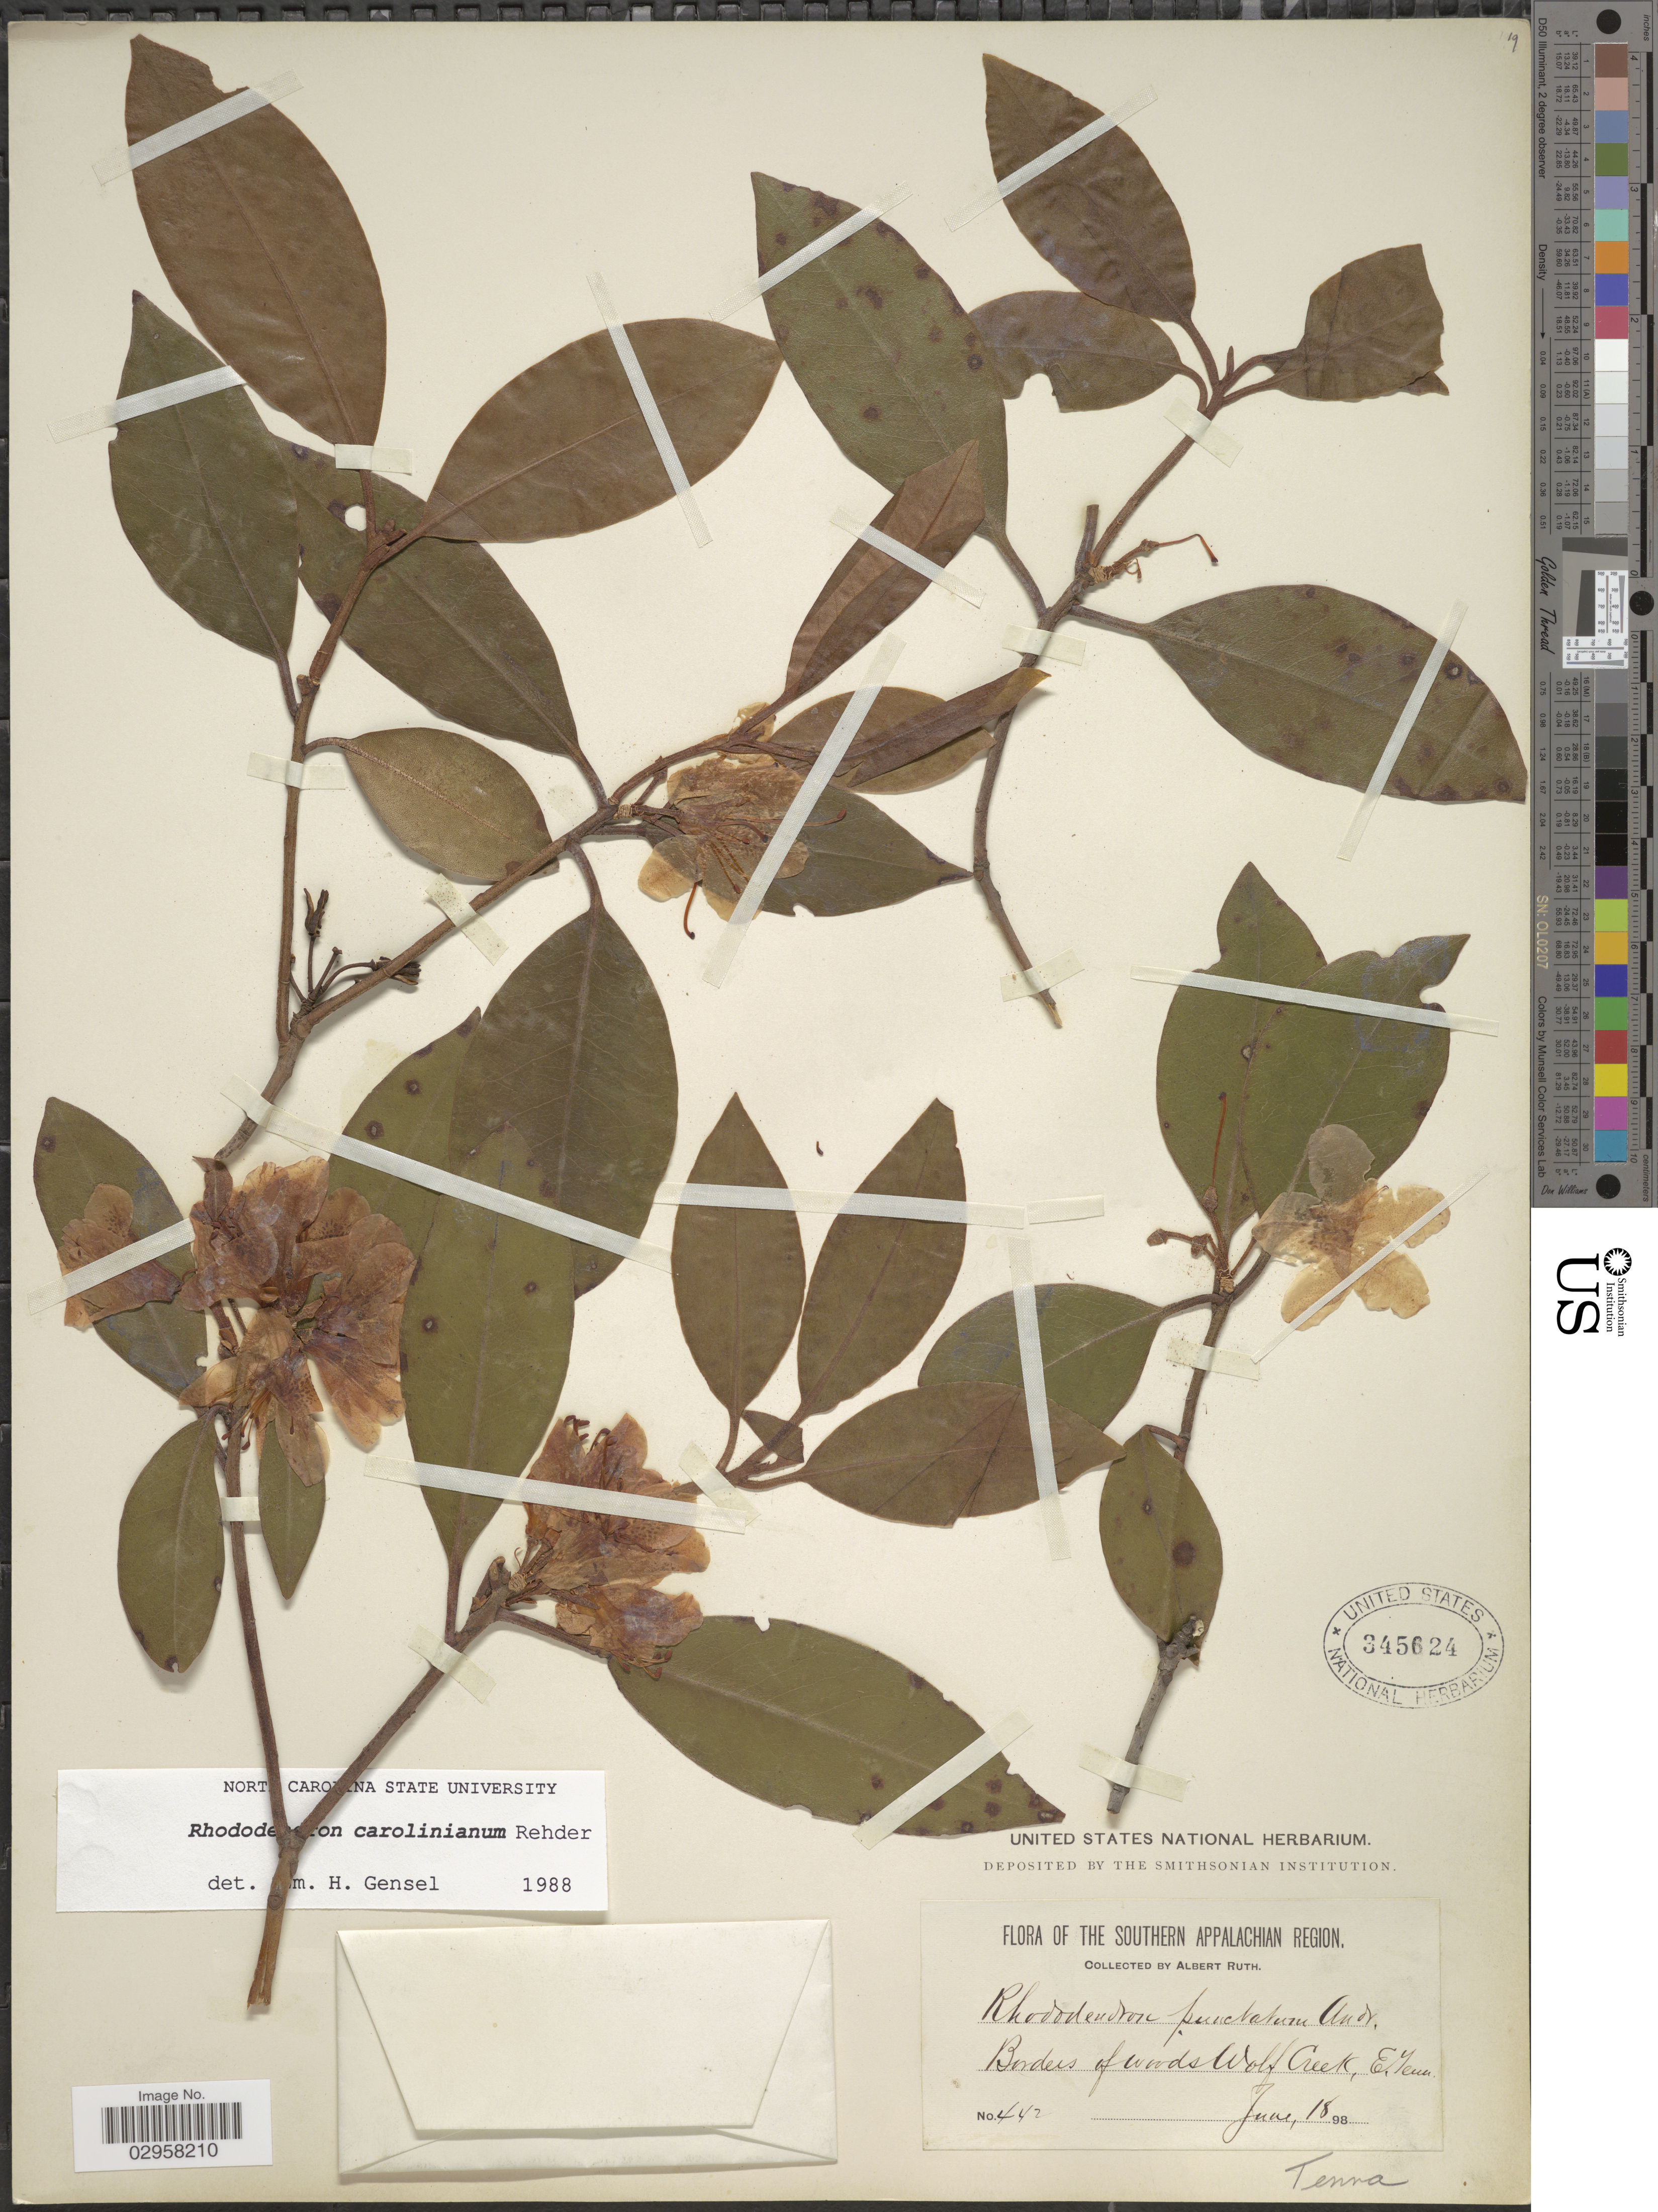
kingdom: Plantae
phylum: Tracheophyta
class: Magnoliopsida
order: Ericales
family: Ericaceae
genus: Rhododendron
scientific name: Rhododendron carolinianum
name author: Rehder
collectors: A. Ruth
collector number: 442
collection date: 1898-06-18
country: United States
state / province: Tennessee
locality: Southern Appalachian Region. Borders of woods Wolf Creek, E. Tenn.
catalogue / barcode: US 345624